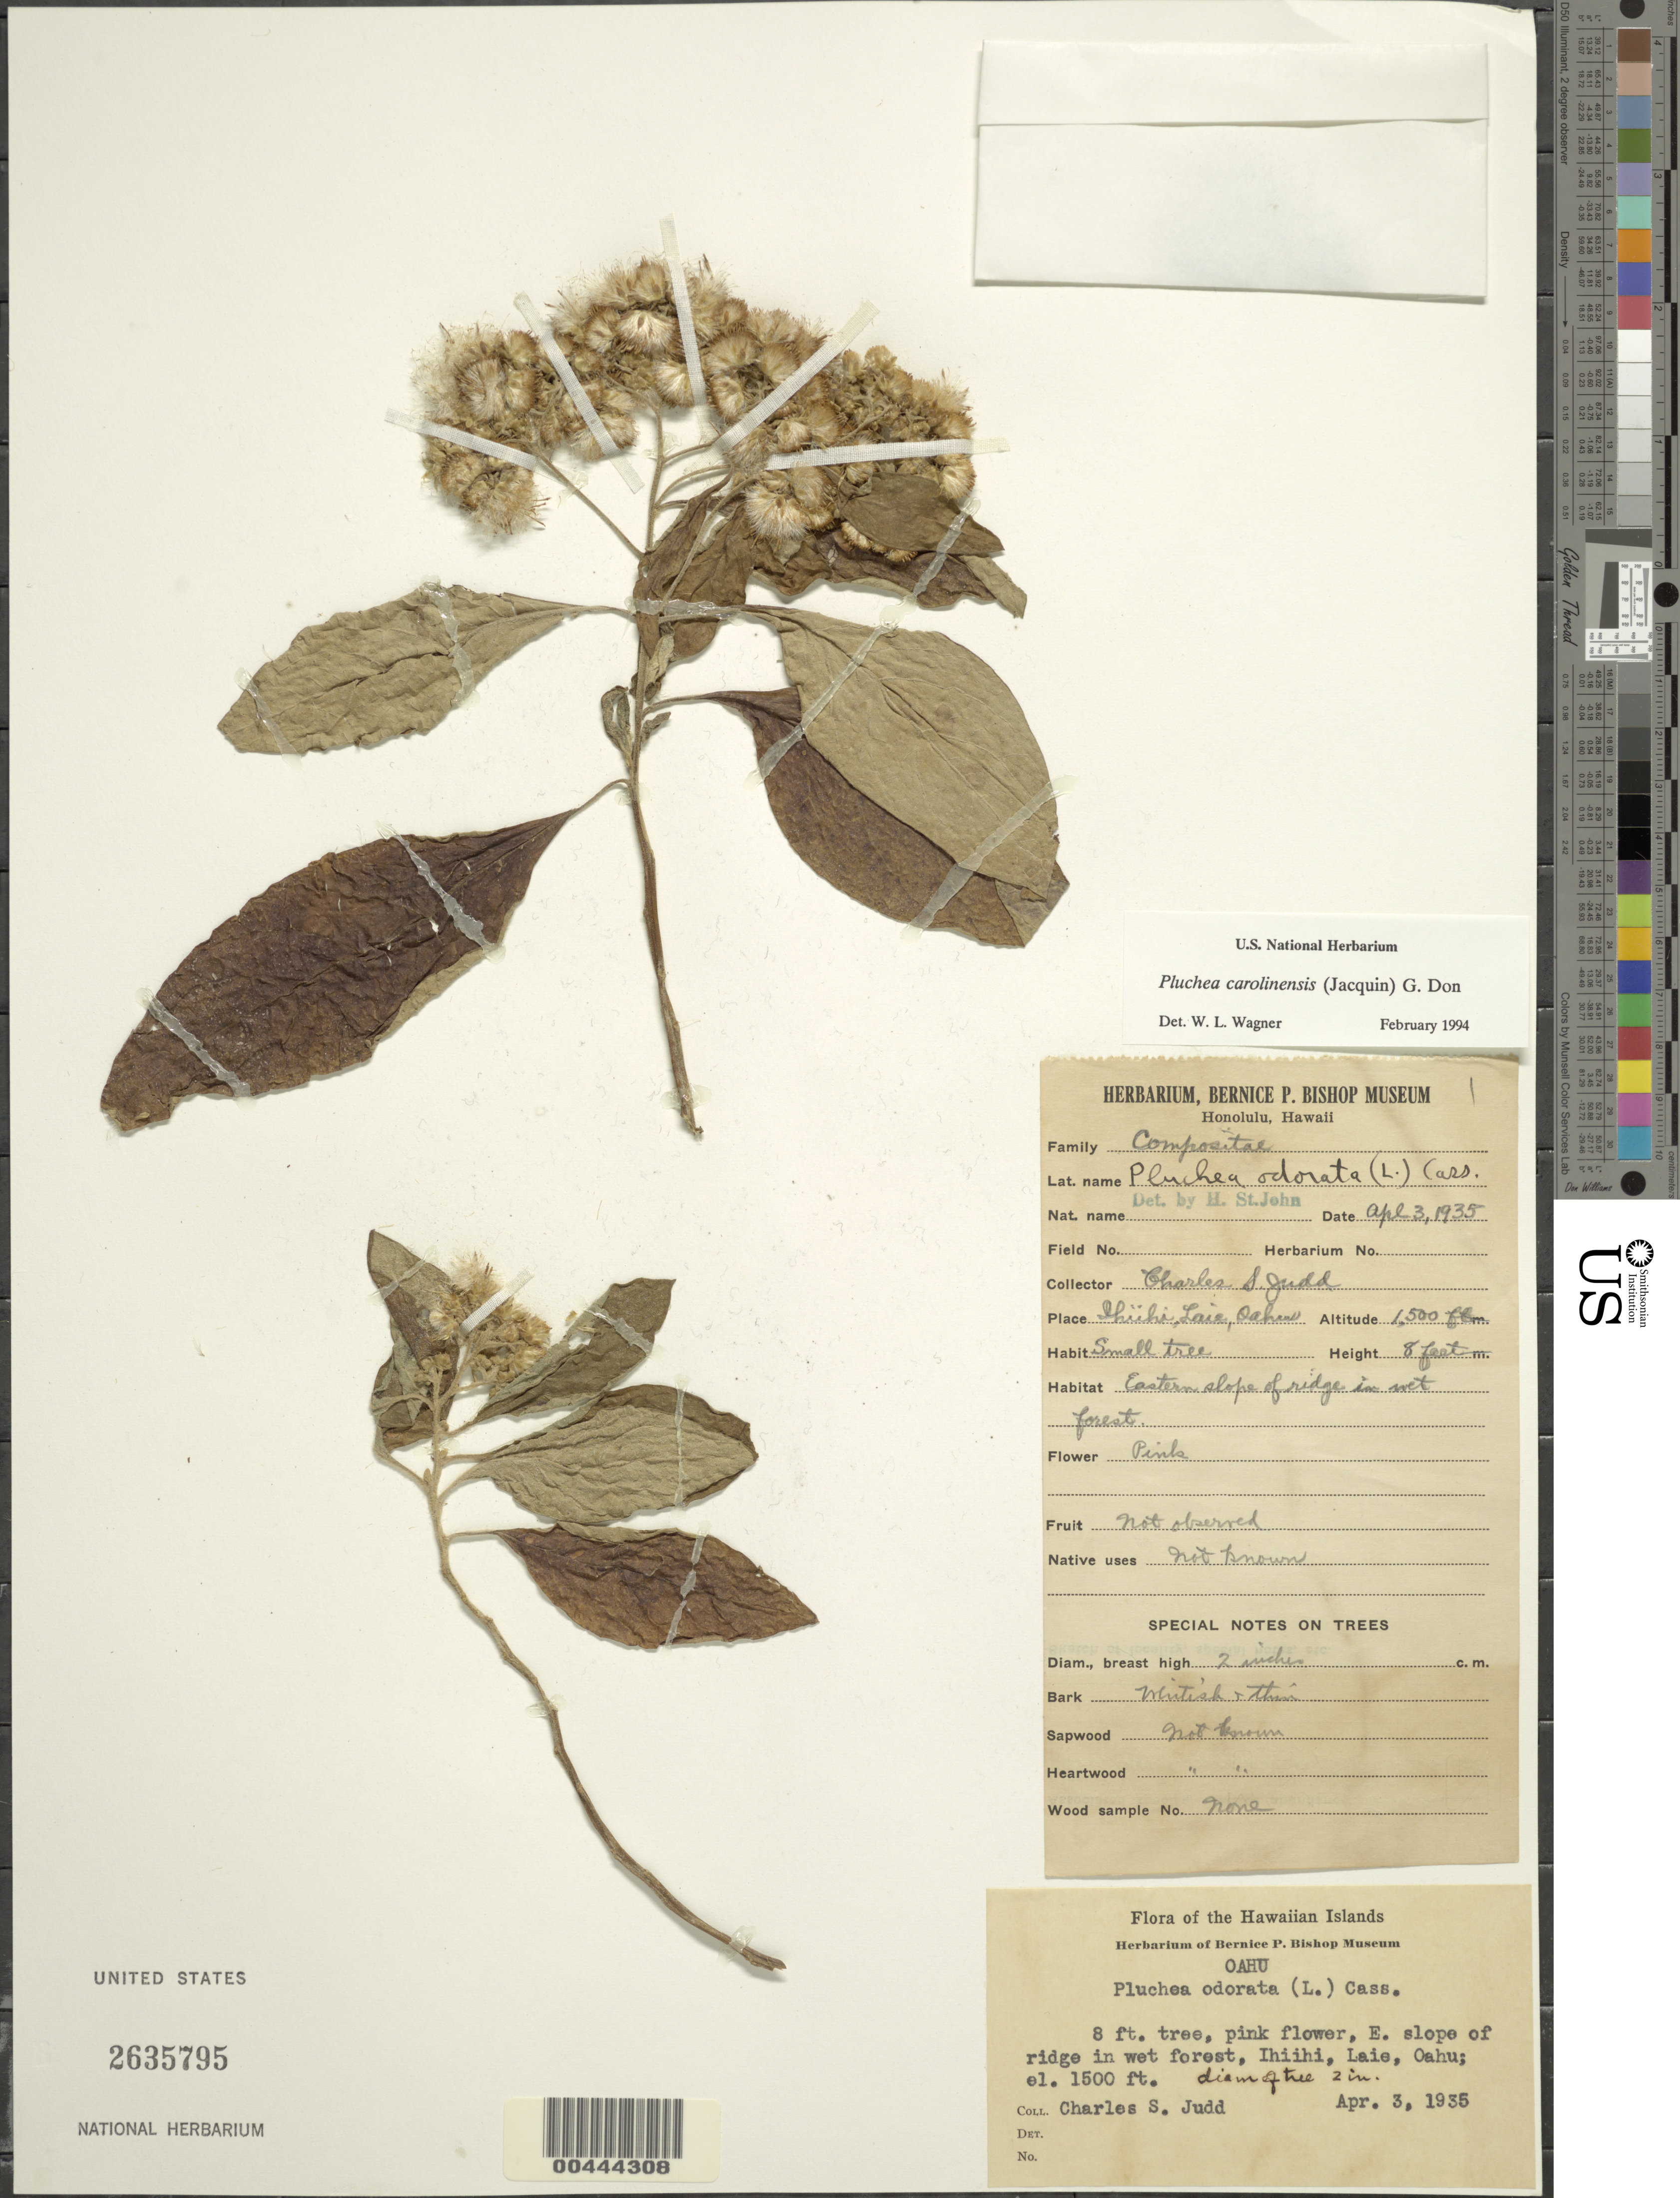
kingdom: Plantae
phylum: Tracheophyta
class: Magnoliopsida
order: Asterales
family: Asteraceae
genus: Pluchea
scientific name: Pluchea carolinensis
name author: (Jacq.) D. Don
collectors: C. Judd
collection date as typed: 3 Apr 1935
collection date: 1935-04-03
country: United States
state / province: Hawaii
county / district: Honolulu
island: Oahu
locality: E slope of ridge in wet forest, Ihiihi, Laie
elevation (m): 457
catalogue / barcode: US 2635795